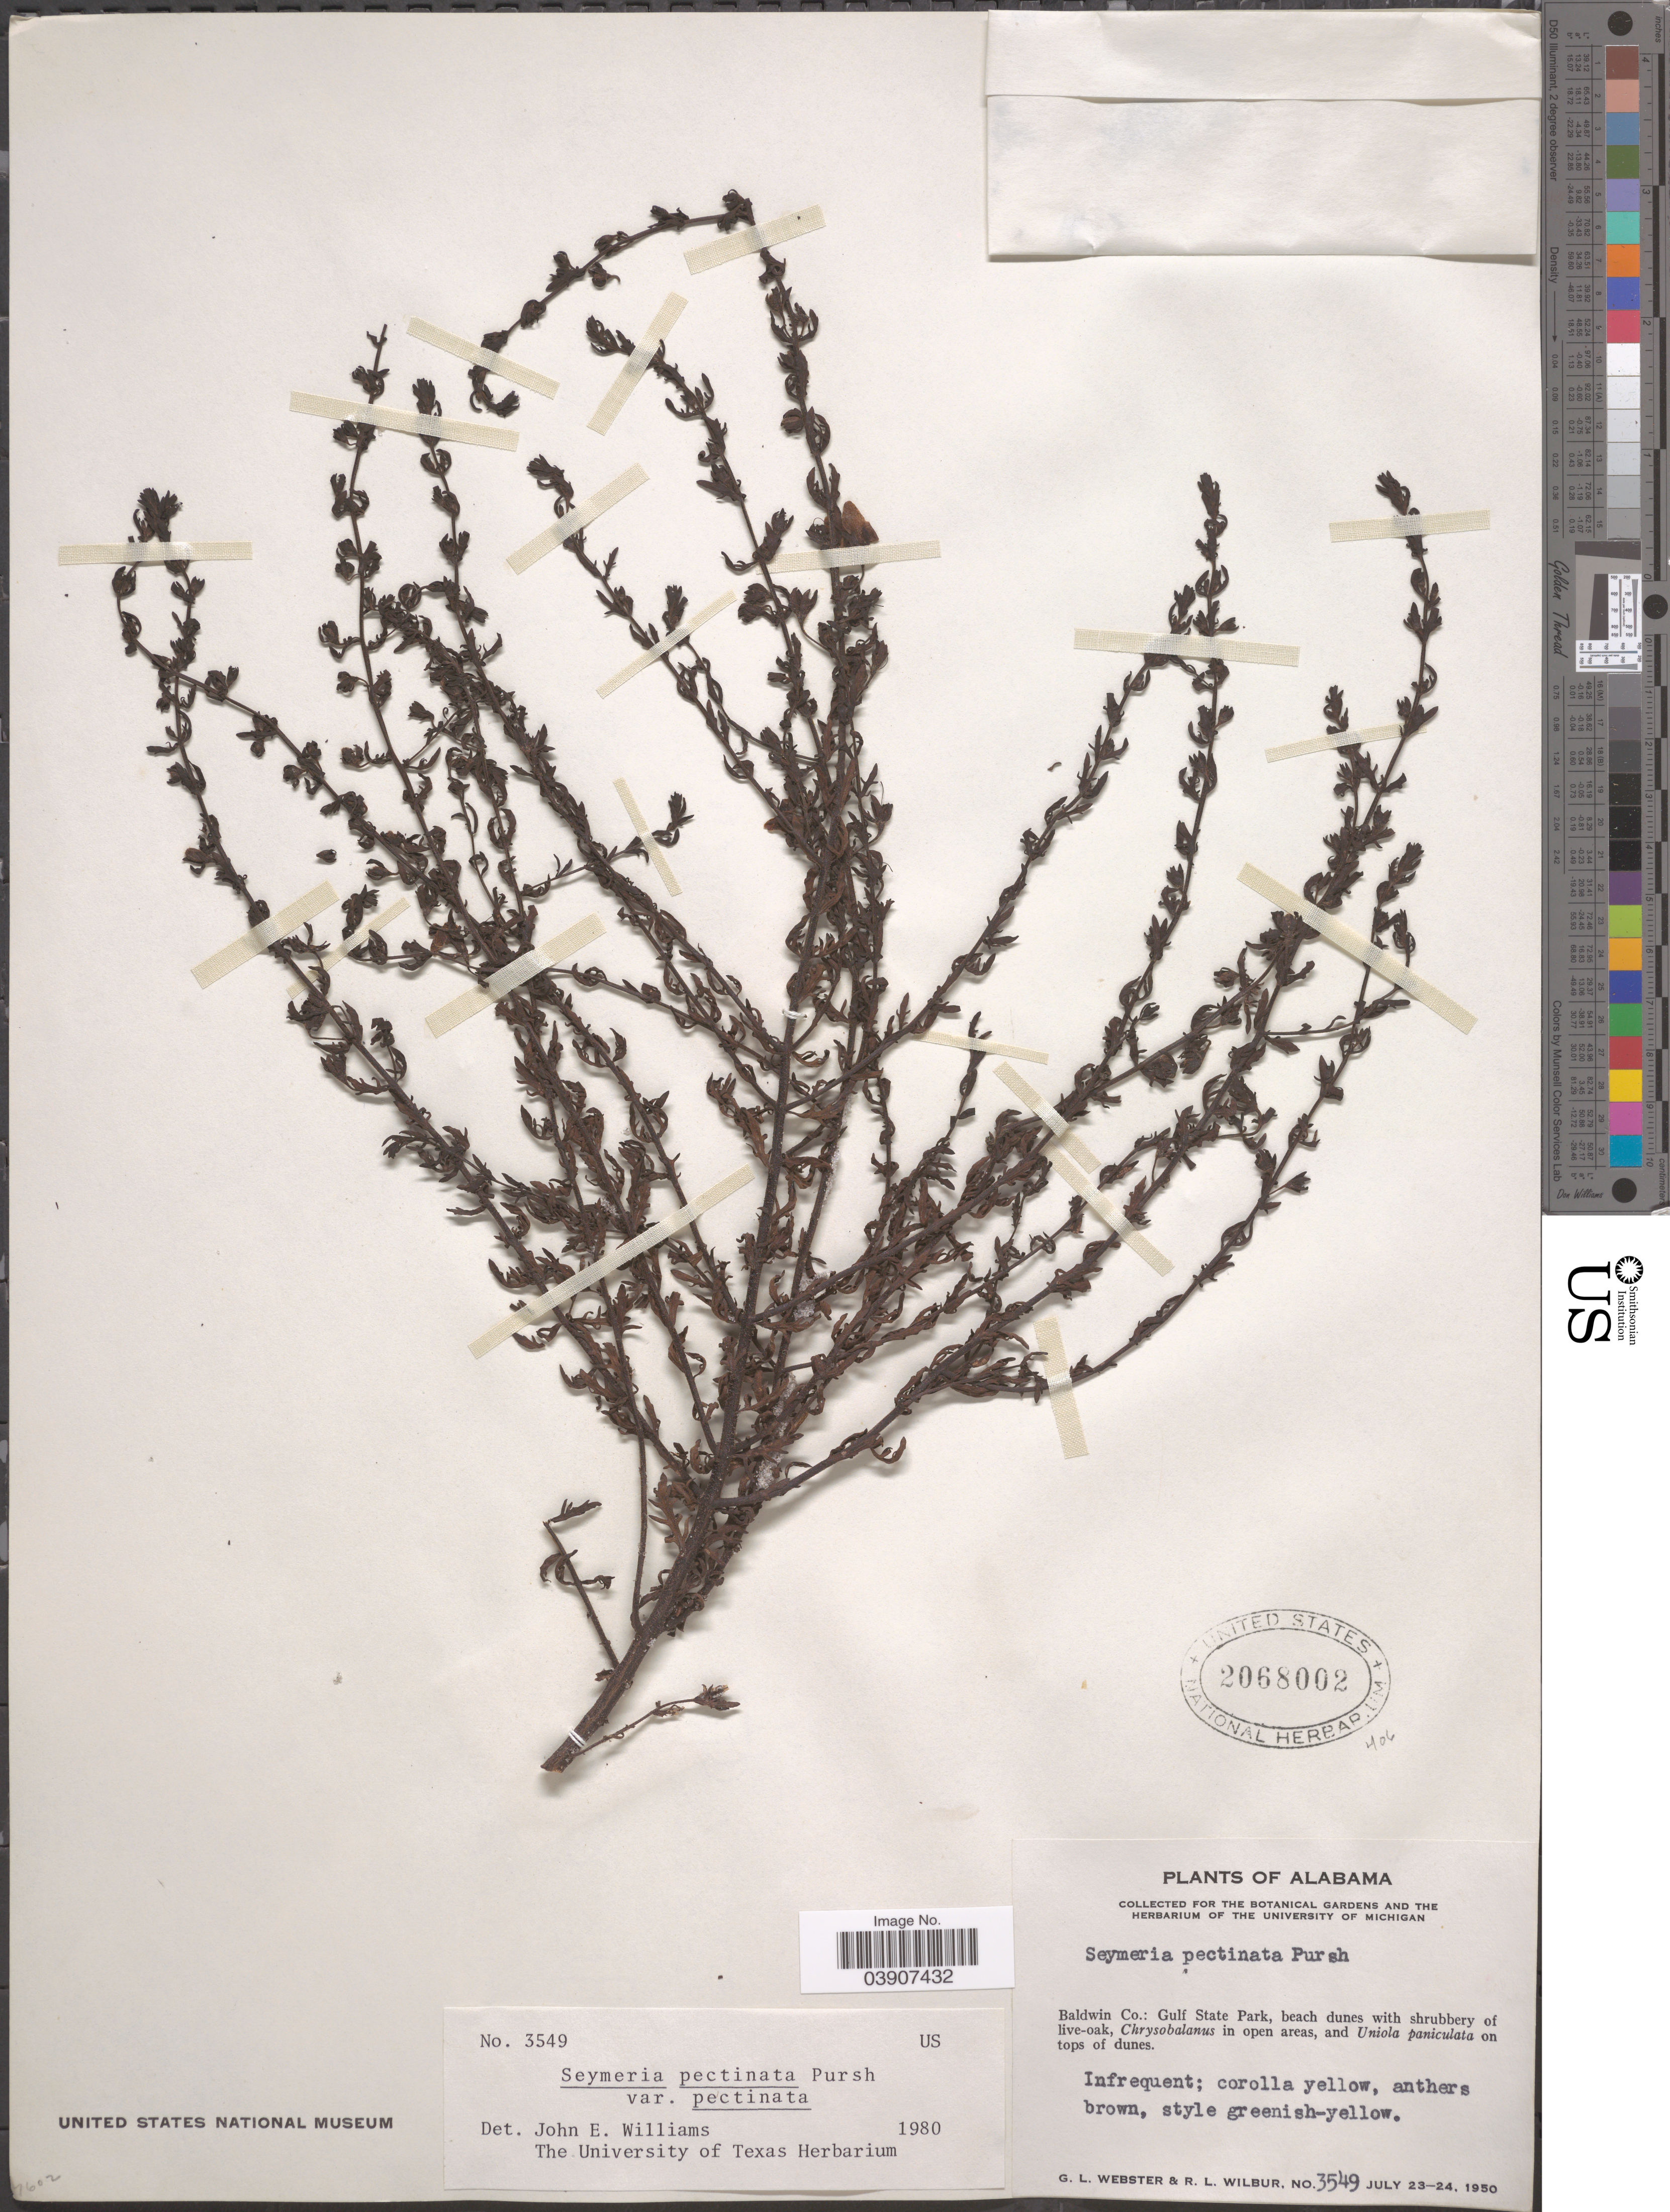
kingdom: Plantae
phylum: Tracheophyta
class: Magnoliopsida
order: Lamiales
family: Orobanchaceae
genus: Seymeria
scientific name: Seymeria pectinata var. pectinata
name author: Pursh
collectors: G. L. Webster & R. L. Wilbur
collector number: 3549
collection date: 1950-07-23/1950-07-24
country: United States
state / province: Alabama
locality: Baldwin Co.: Gulf State Park.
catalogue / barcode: US 2068002